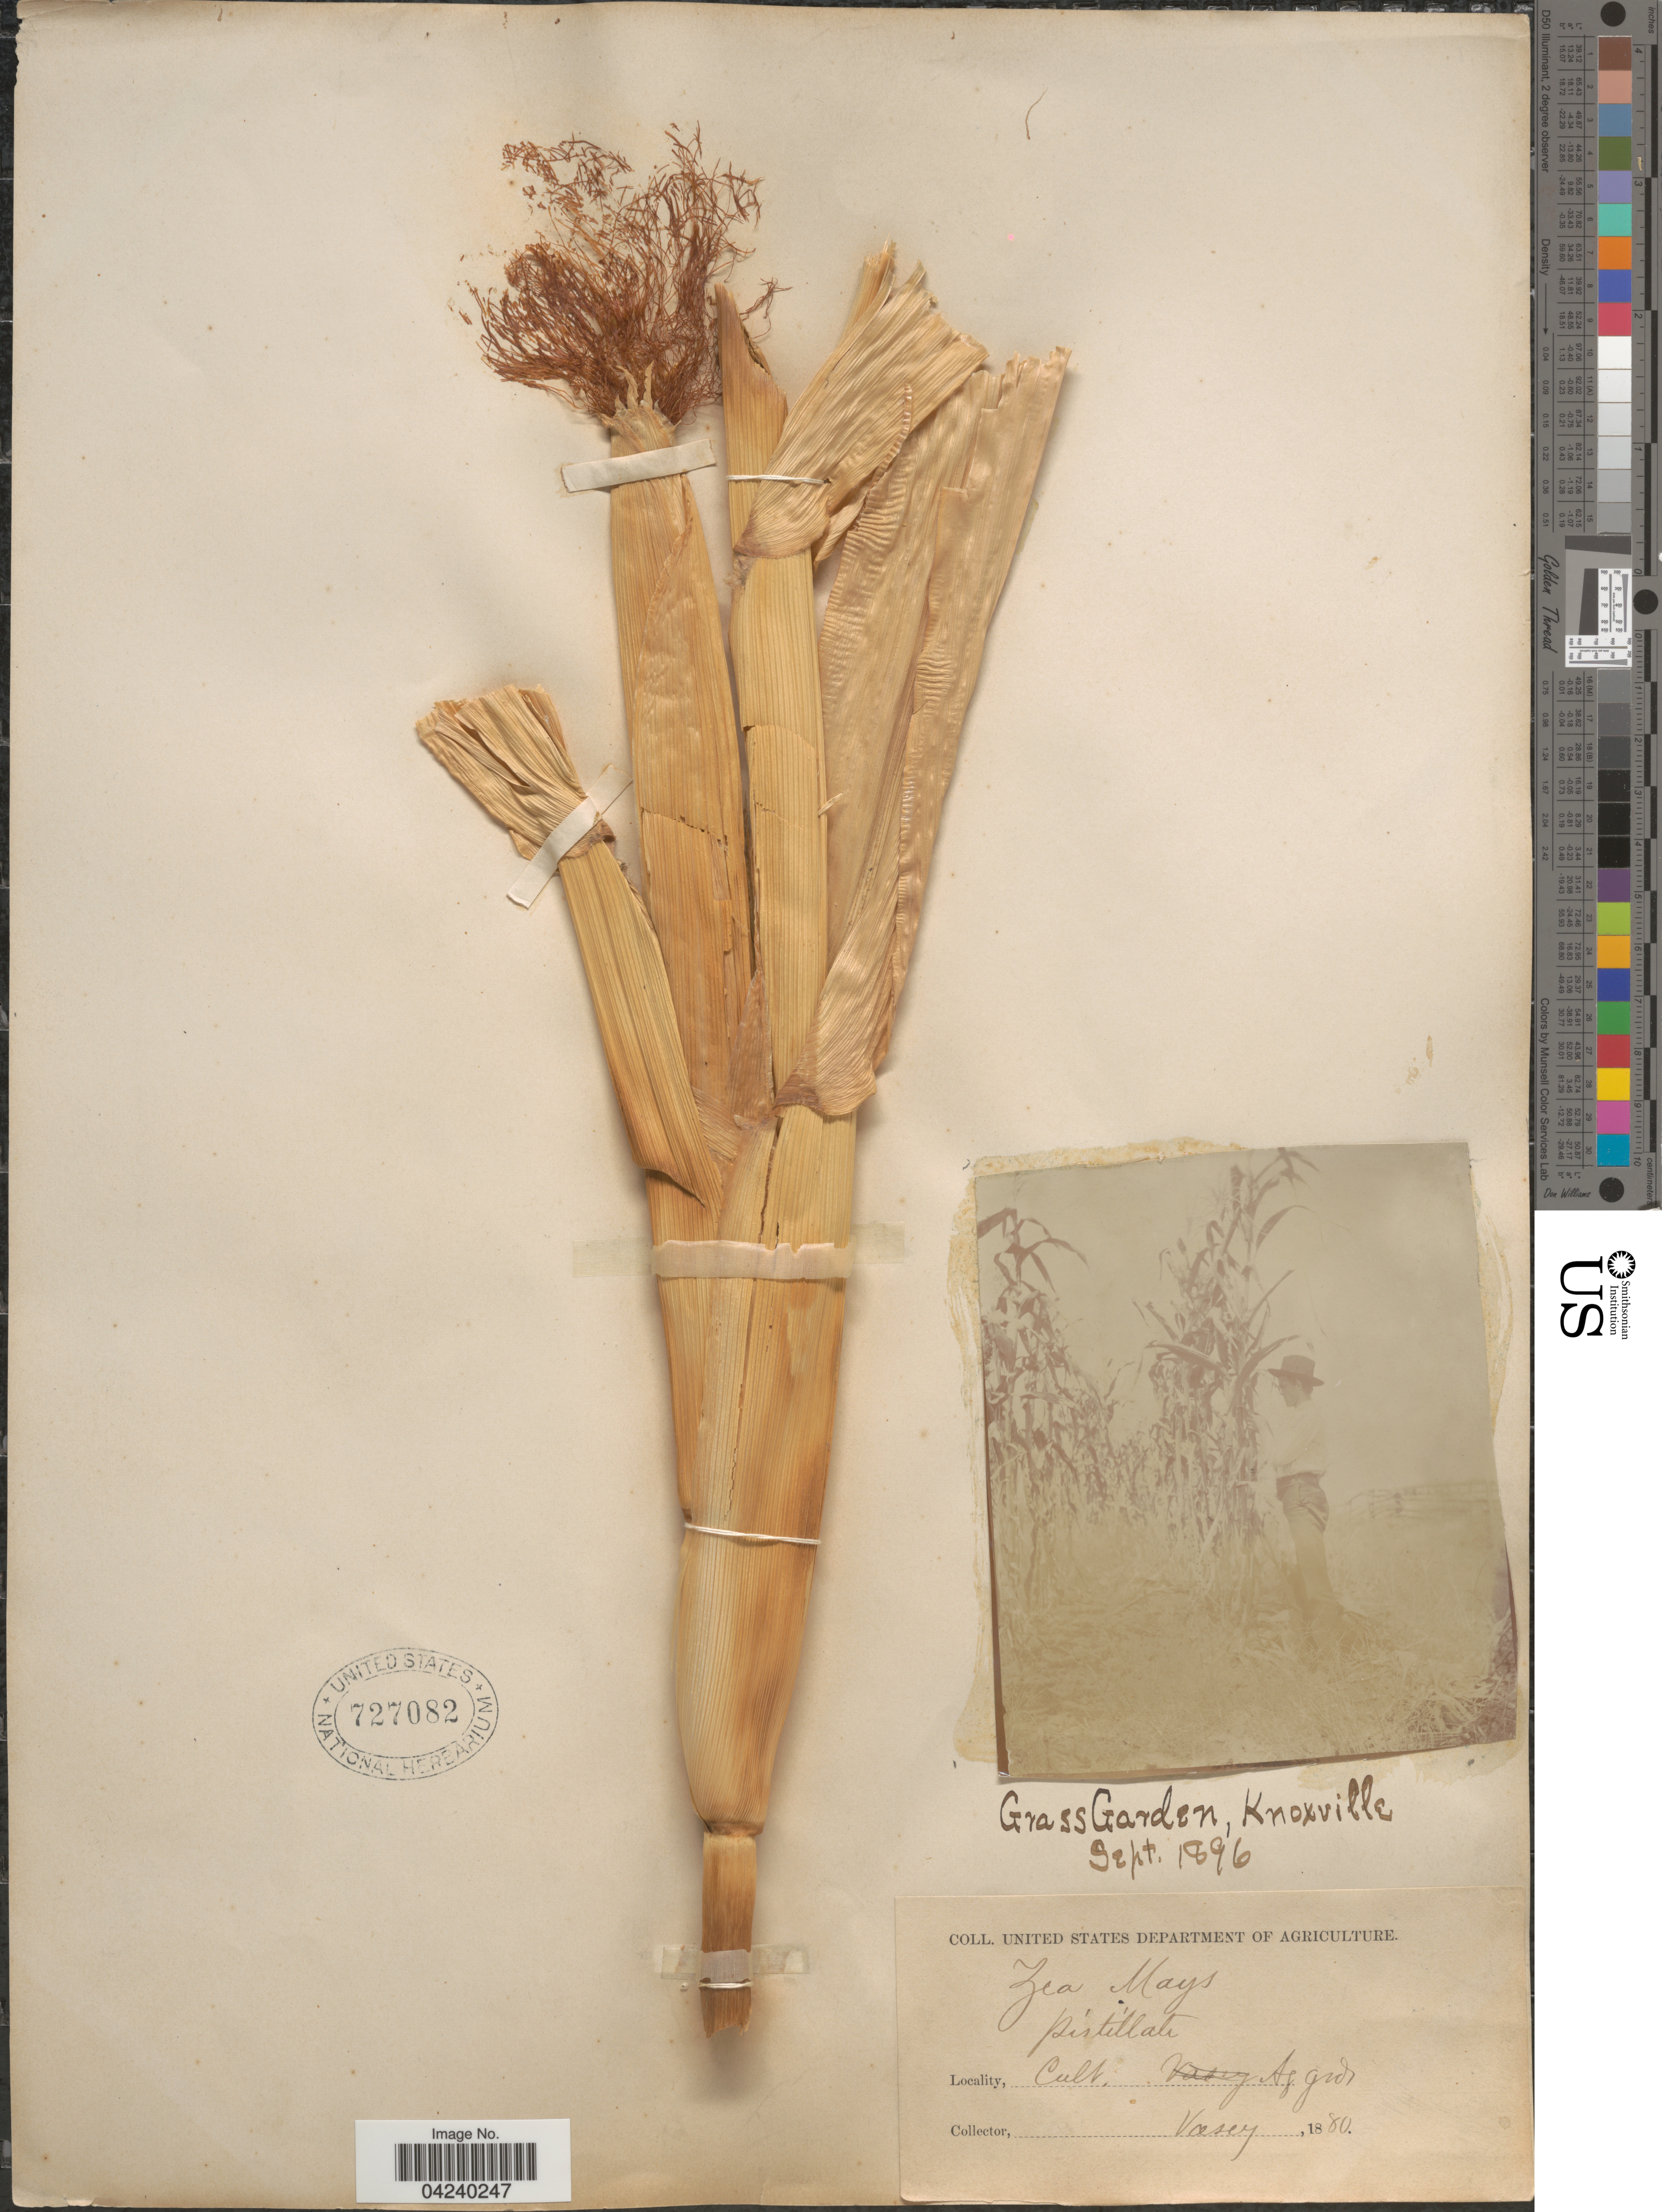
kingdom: Plantae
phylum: Tracheophyta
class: Liliopsida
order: Poales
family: Poaceae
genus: Zea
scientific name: Zea mays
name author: L.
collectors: Vasey, --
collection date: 1880/1896-09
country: United States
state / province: District of Columbia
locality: Ag. grds.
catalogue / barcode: US 727082